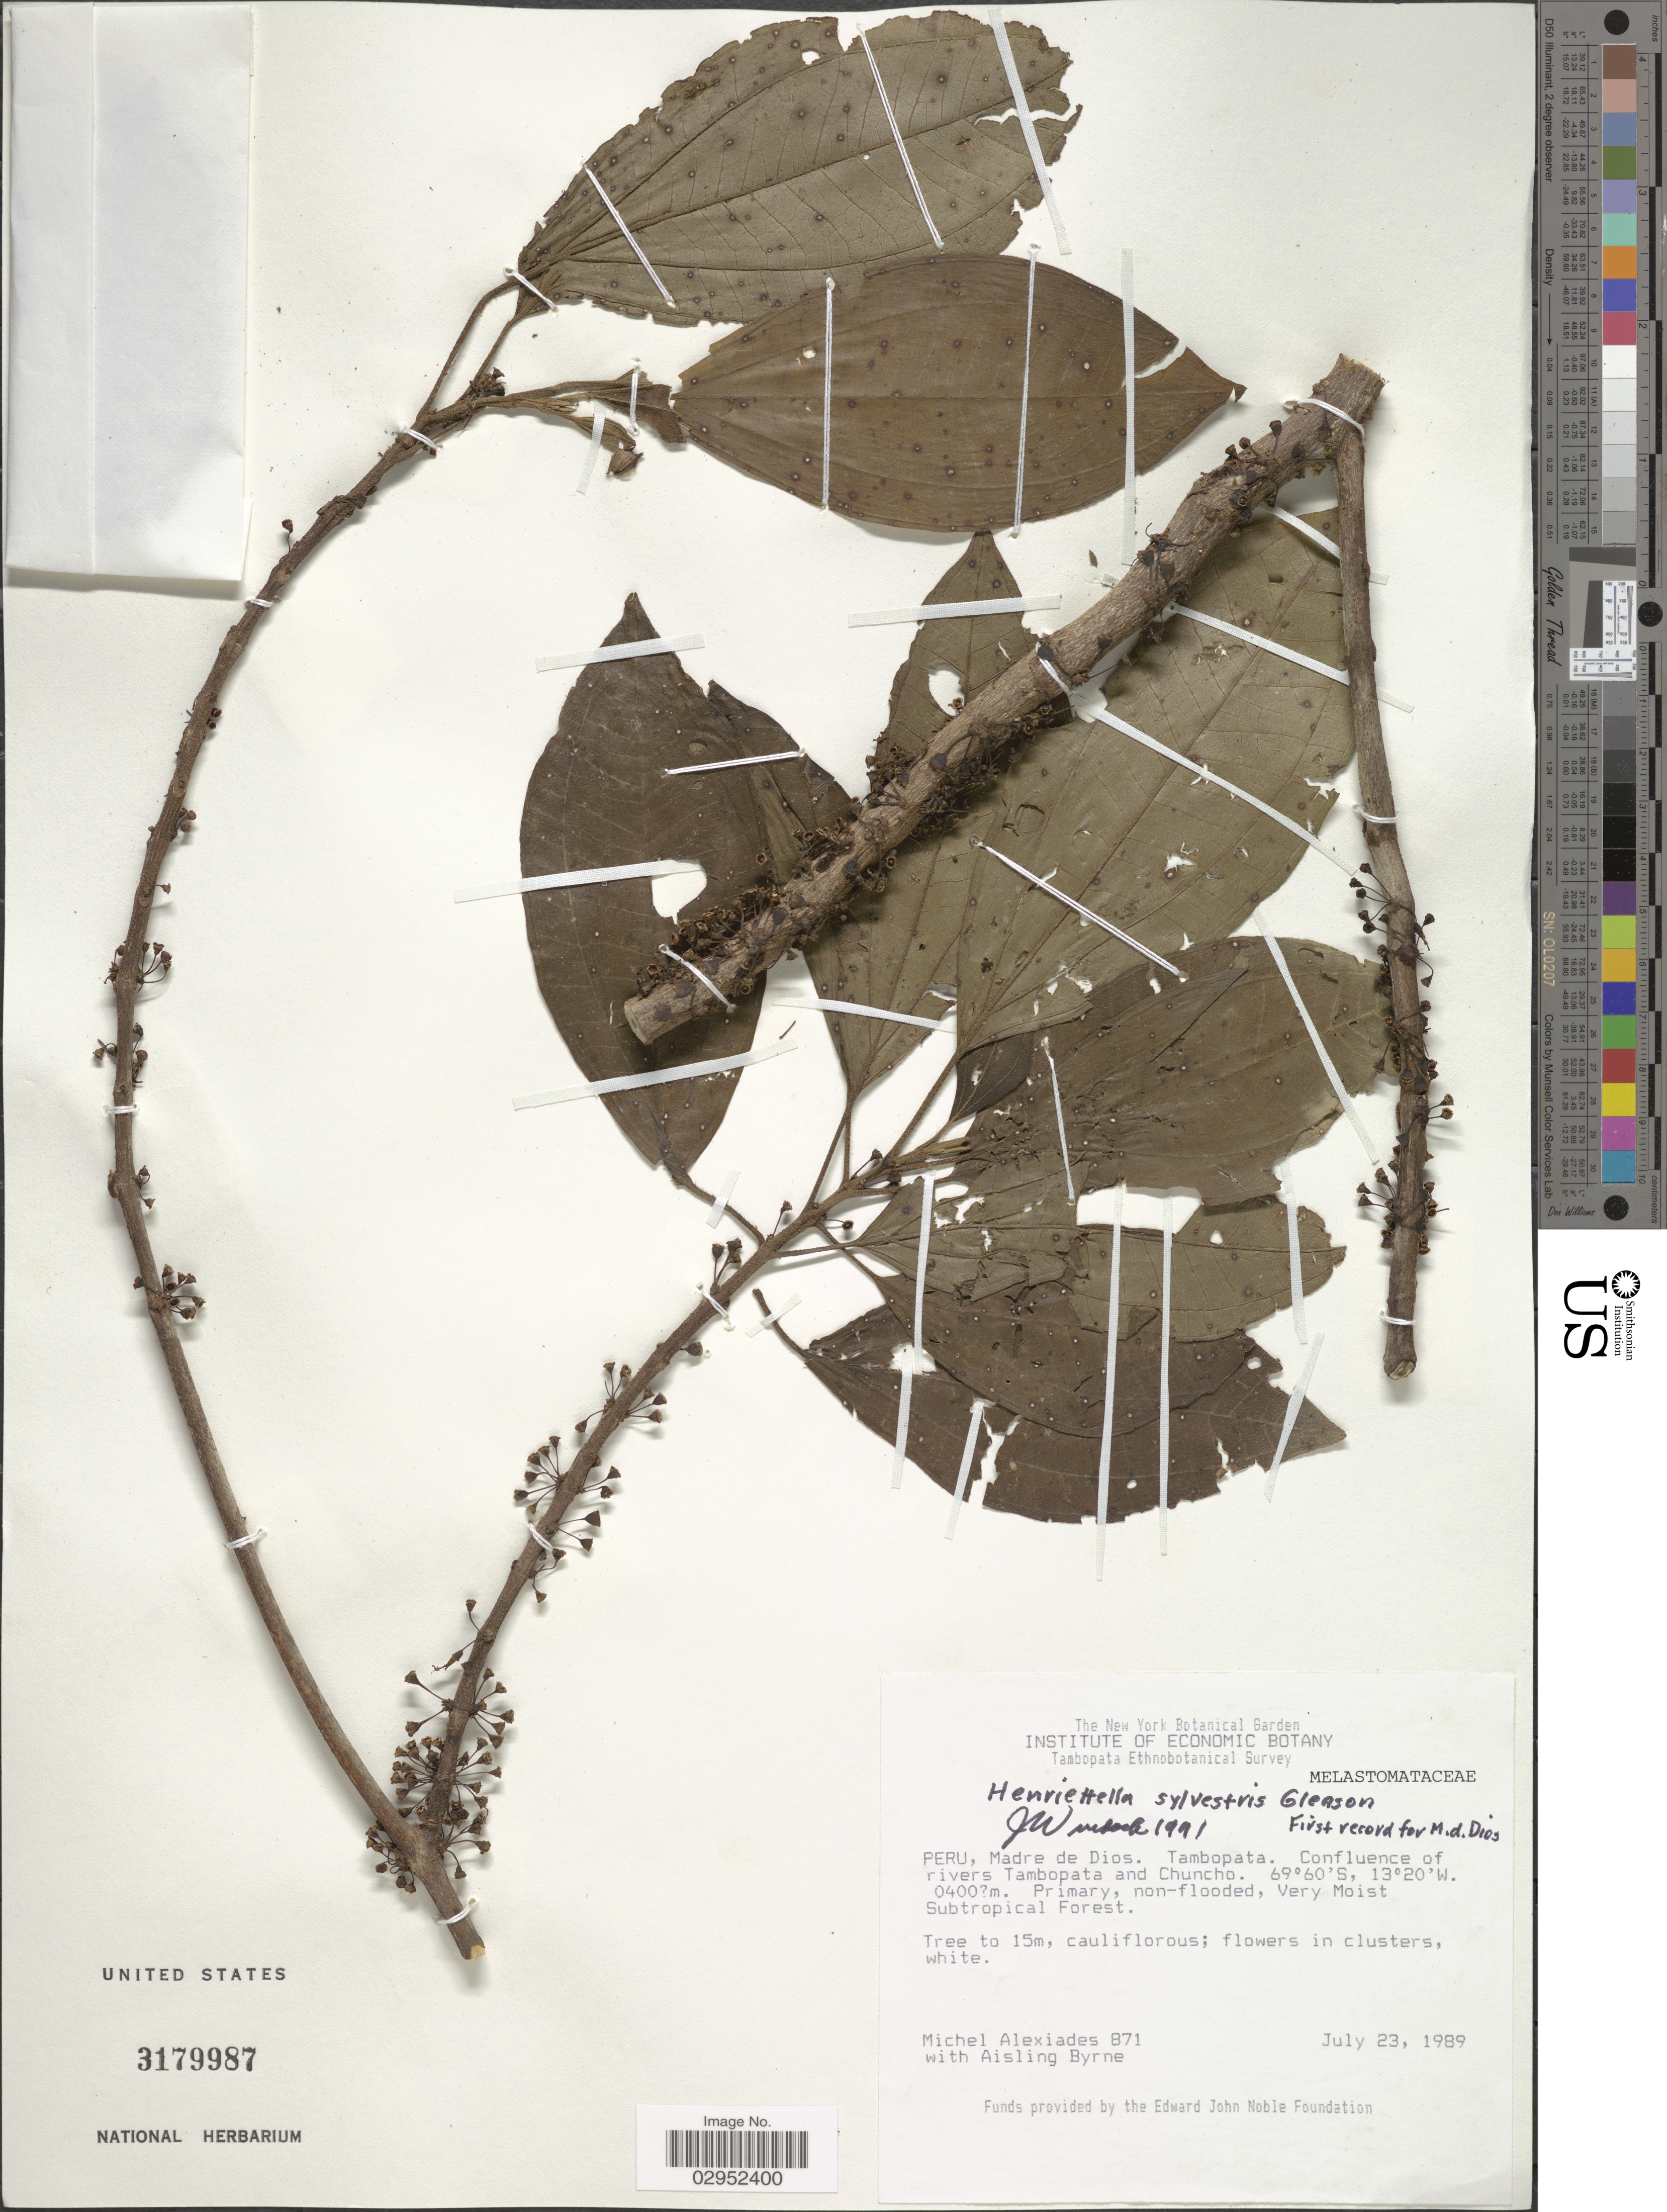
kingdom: Plantae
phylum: Tracheophyta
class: Magnoliopsida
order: Myrtales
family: Melastomataceae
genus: Henriettea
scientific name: Henriettea fascicularis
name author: (Sw.) M. Gómez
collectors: M. Alexiades & A. Byrne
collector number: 871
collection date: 1989-07-23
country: Peru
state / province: Madre de Dios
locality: Tambopata. Confluence of rivers Tambopata and Chuncho.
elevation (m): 400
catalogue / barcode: US 3179987